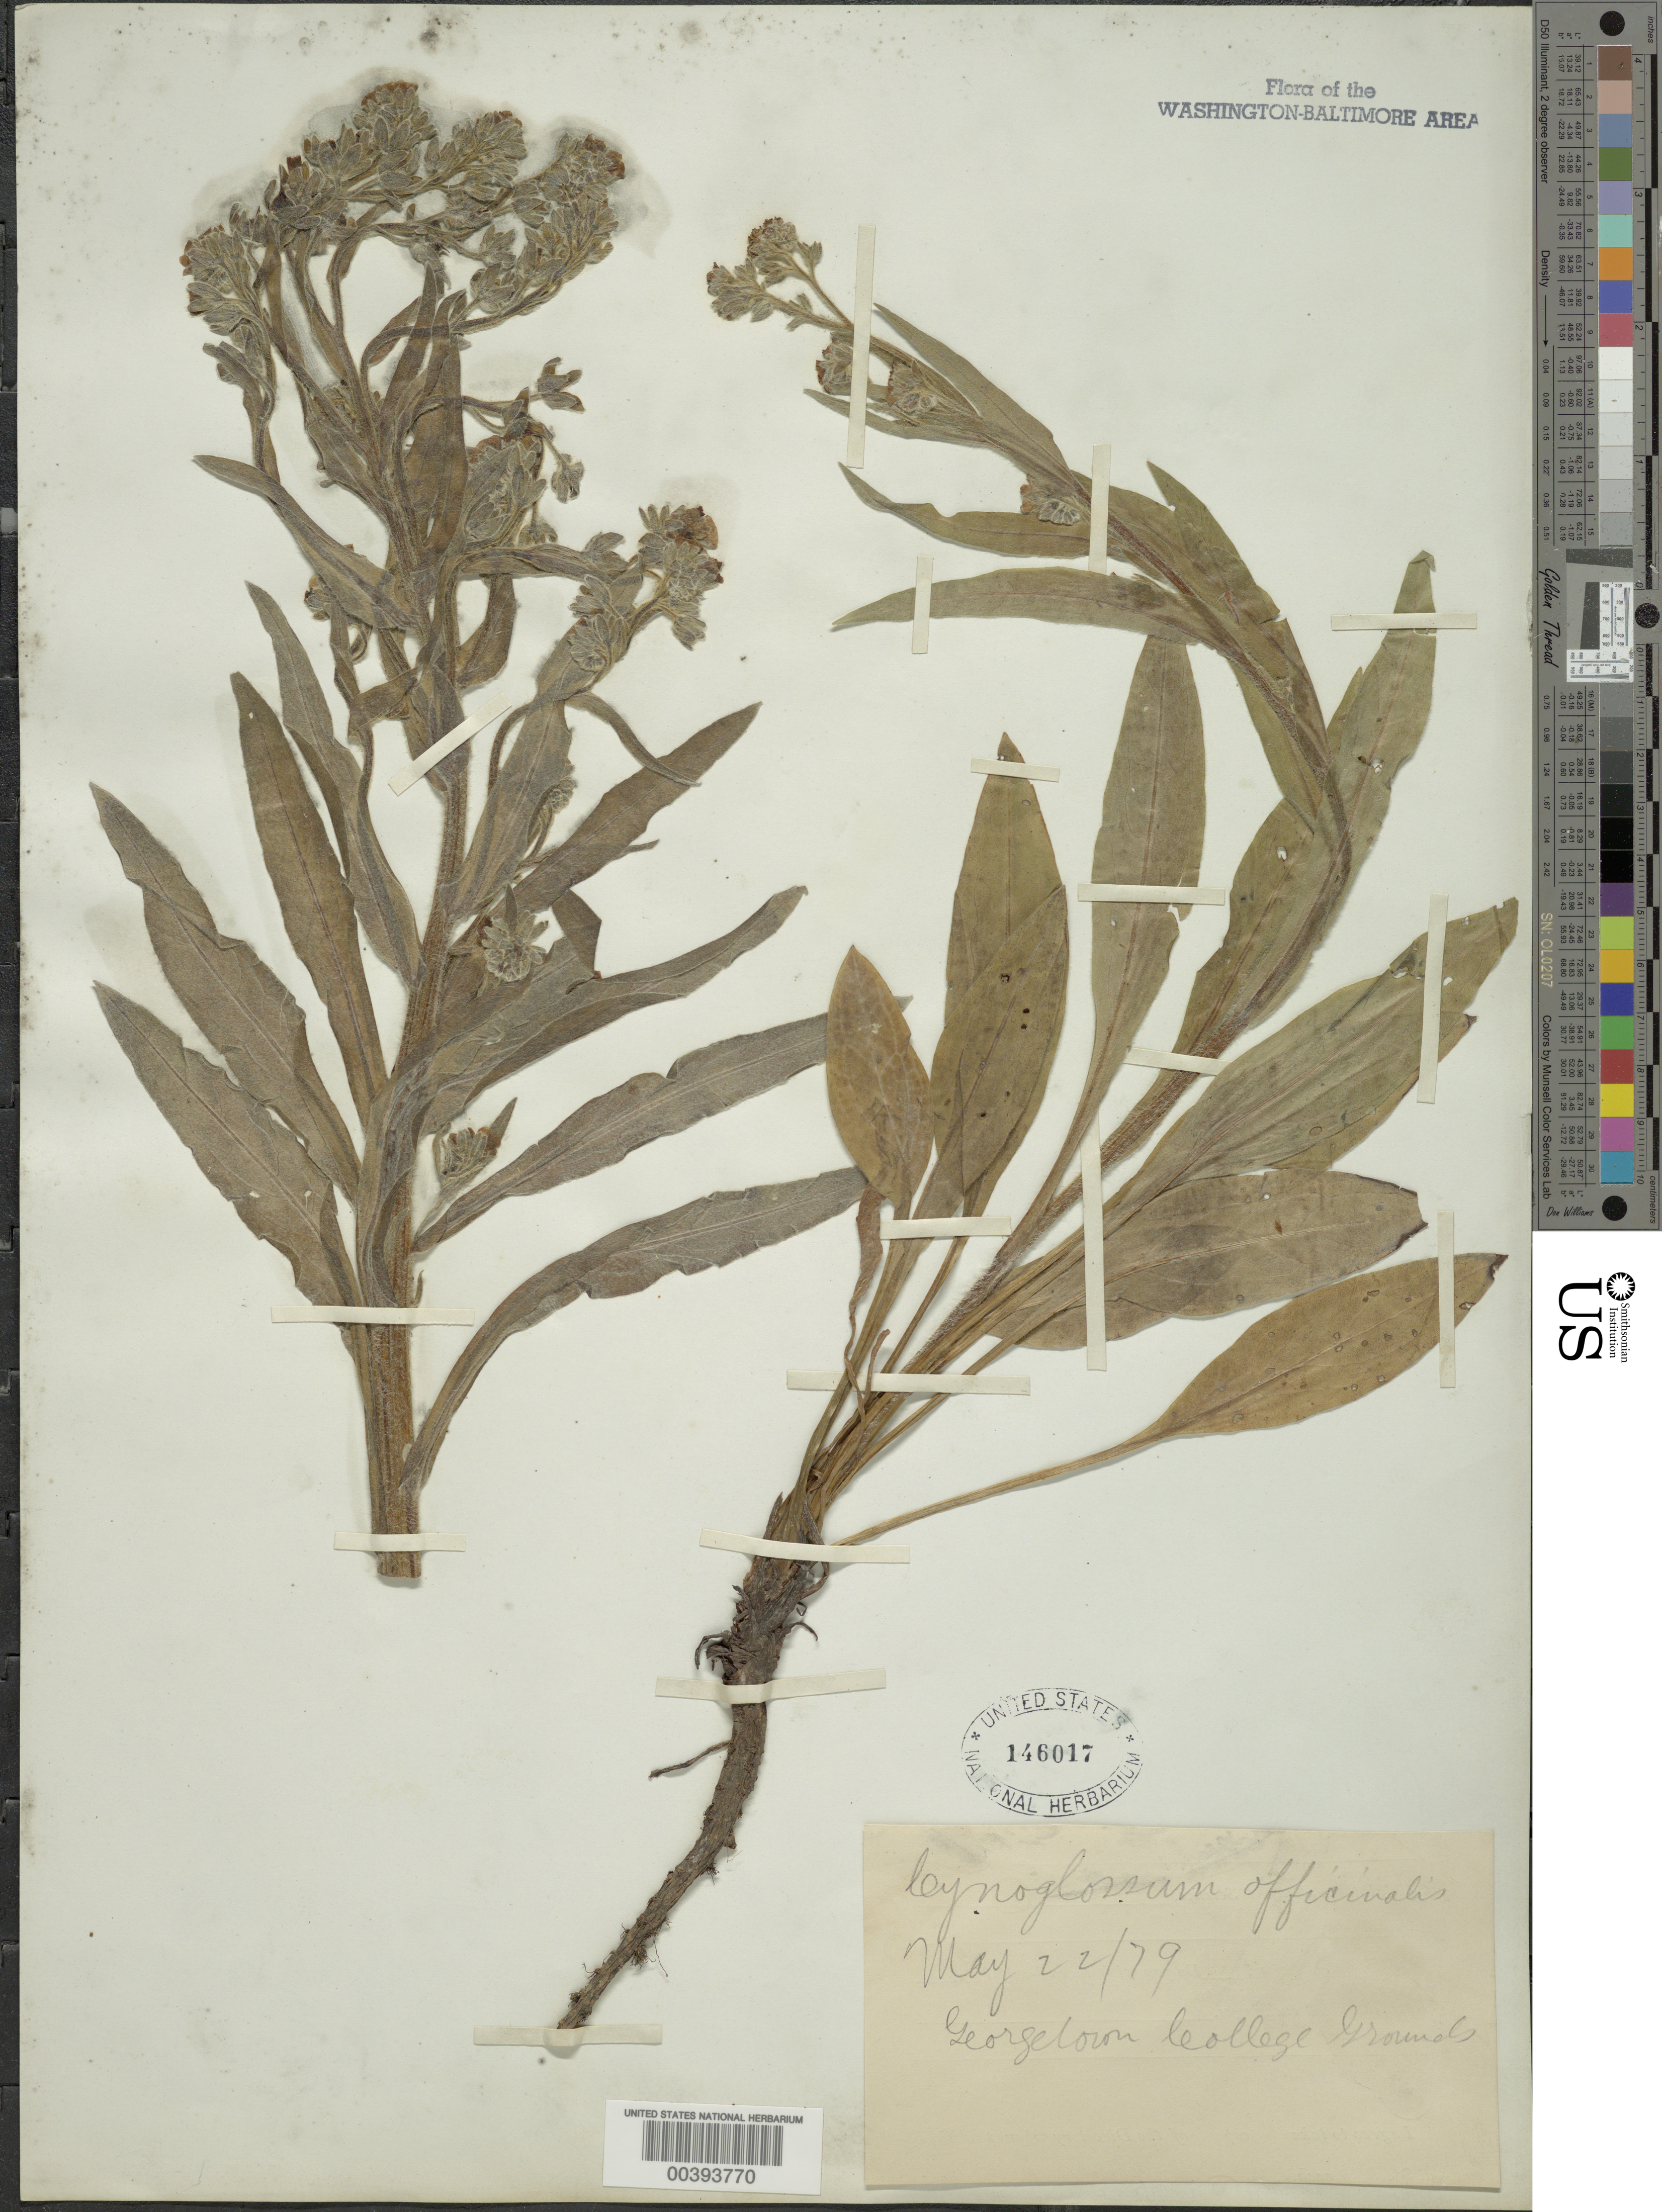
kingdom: Plantae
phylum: Tracheophyta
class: Magnoliopsida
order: Boraginales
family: Boraginaceae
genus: Cynoglossum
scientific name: Cynoglossum officinale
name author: L.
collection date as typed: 22 May 1879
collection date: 1879-05-22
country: United States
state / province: District of Columbia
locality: Georgetown College grounds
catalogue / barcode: US 146017